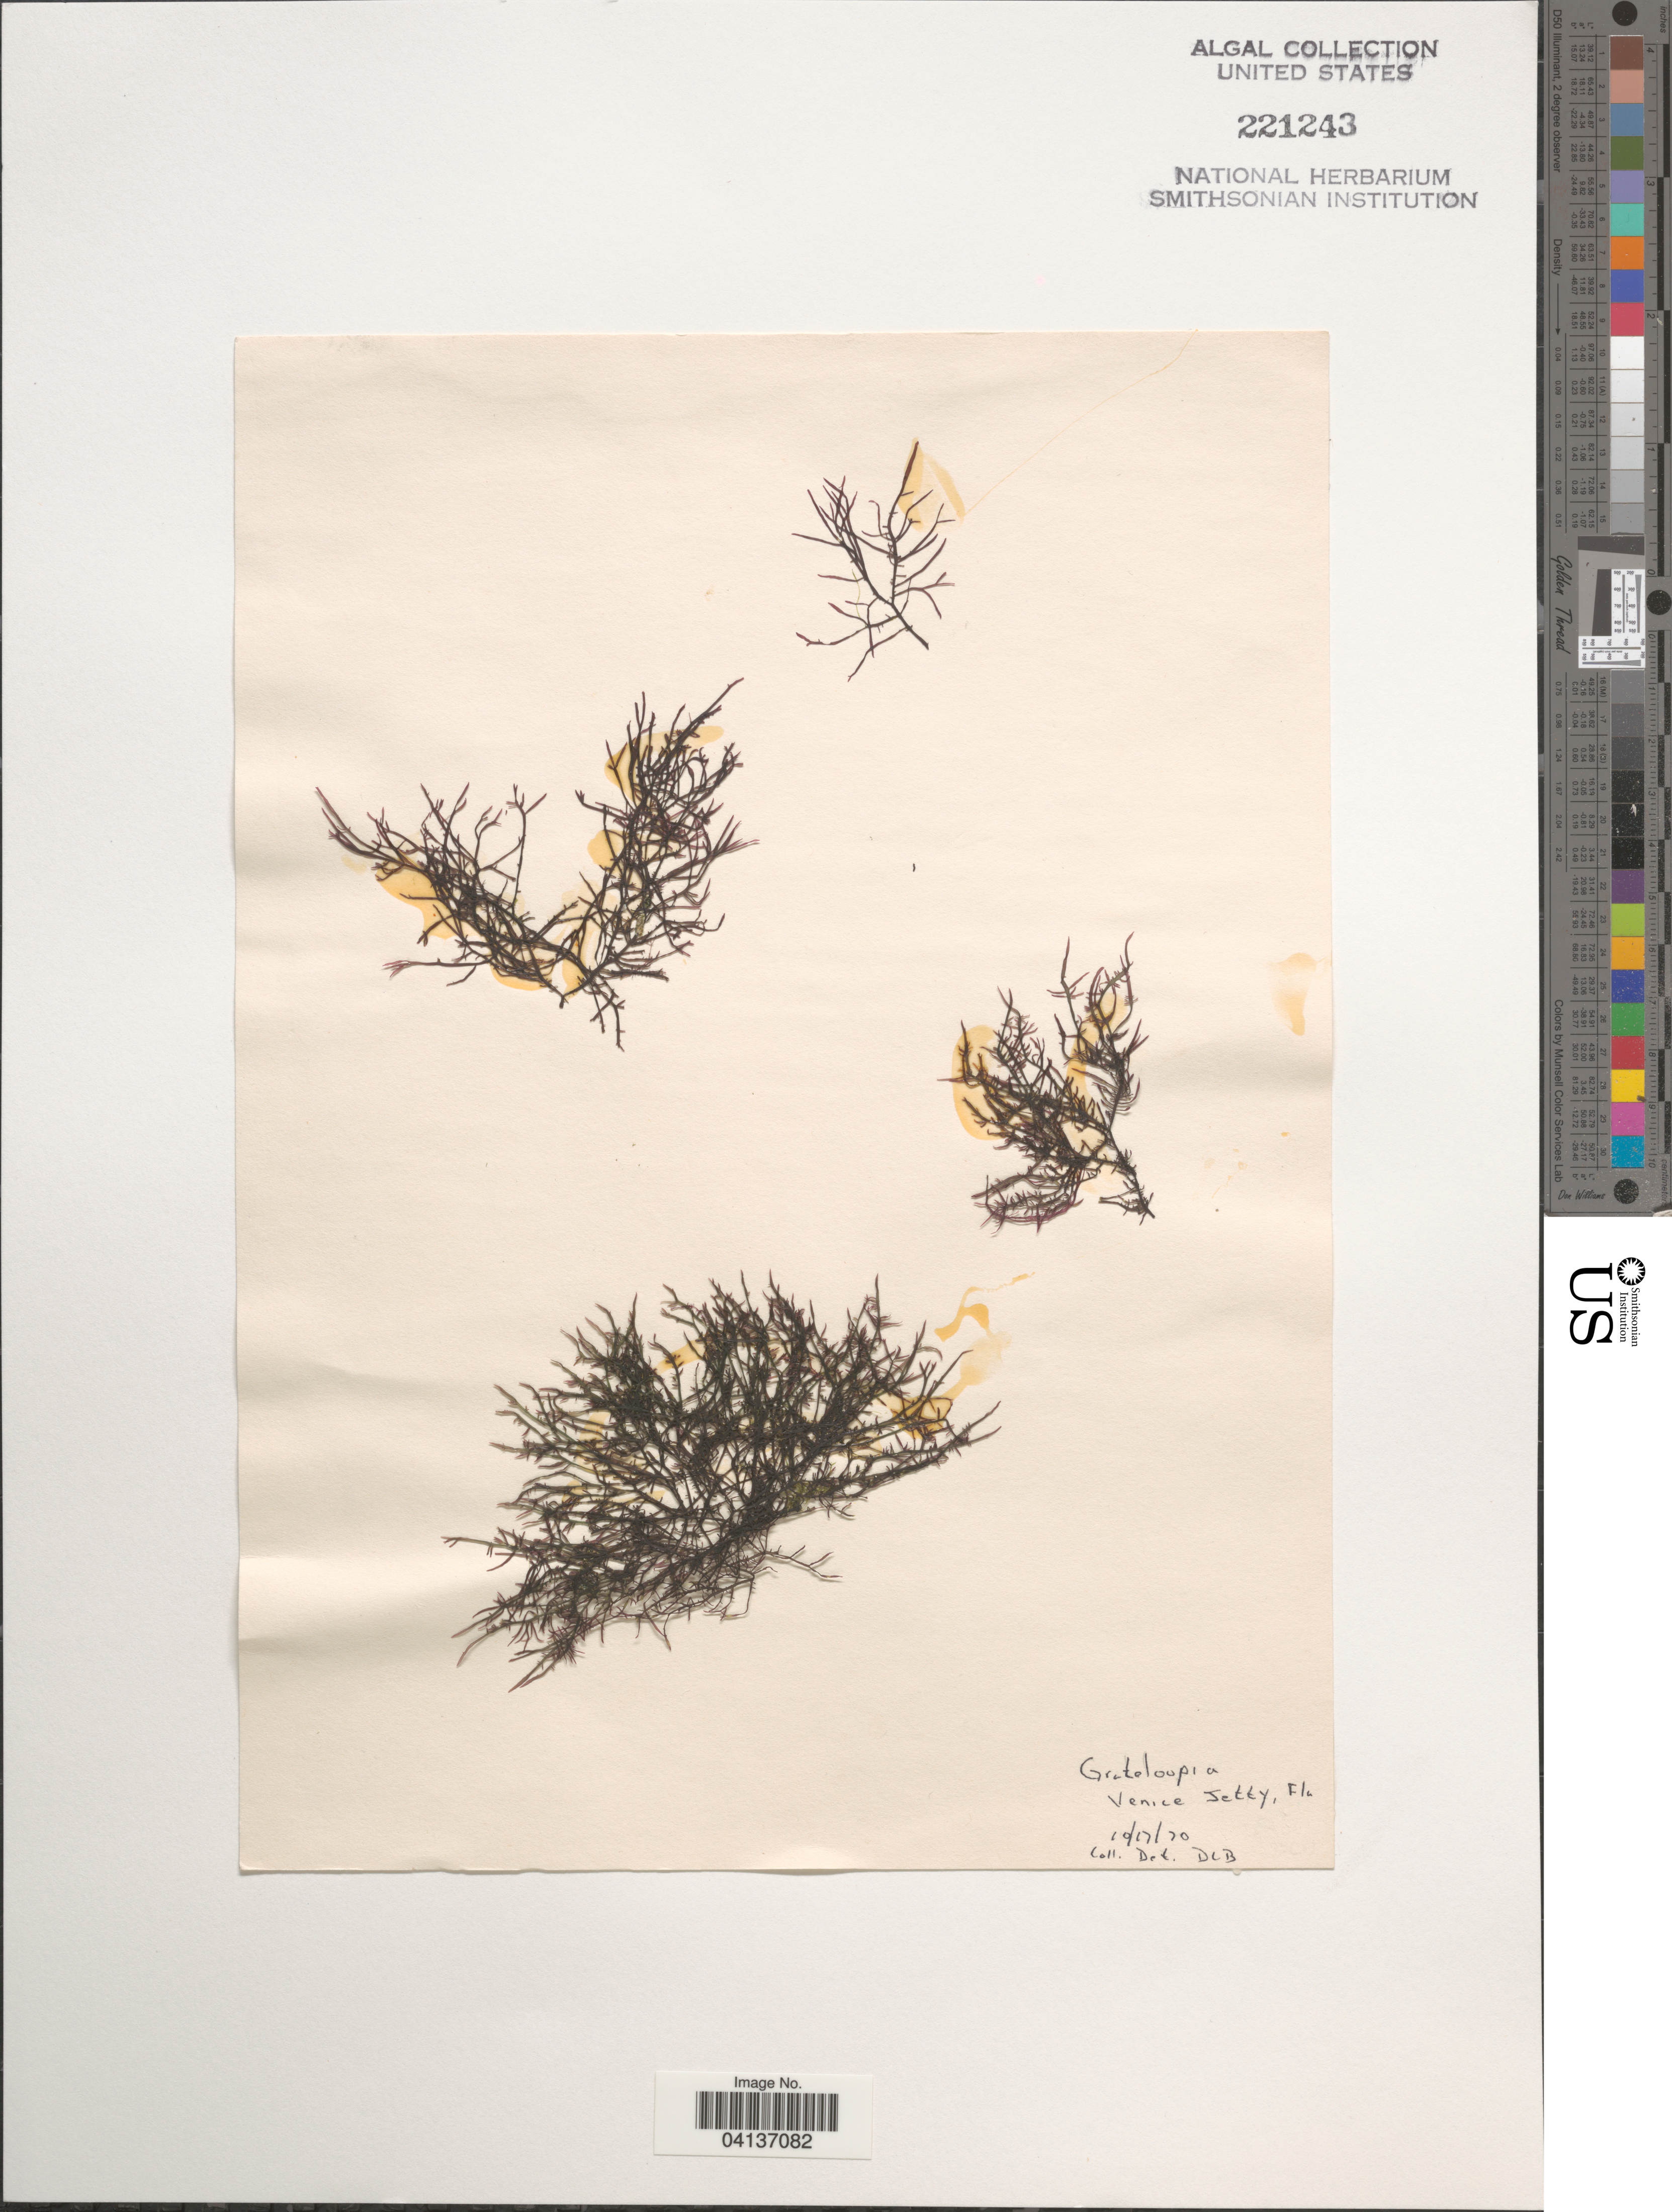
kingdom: Plantae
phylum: Rhodophyta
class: Florideophyceae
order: Halymeniales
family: Halymeniaceae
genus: Grateloupia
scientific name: Grateloupia sp.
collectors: D. L. B.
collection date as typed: Transcribed d/m/y: 17/10/70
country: United States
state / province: Florida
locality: Venice Jetty.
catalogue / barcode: US 221243